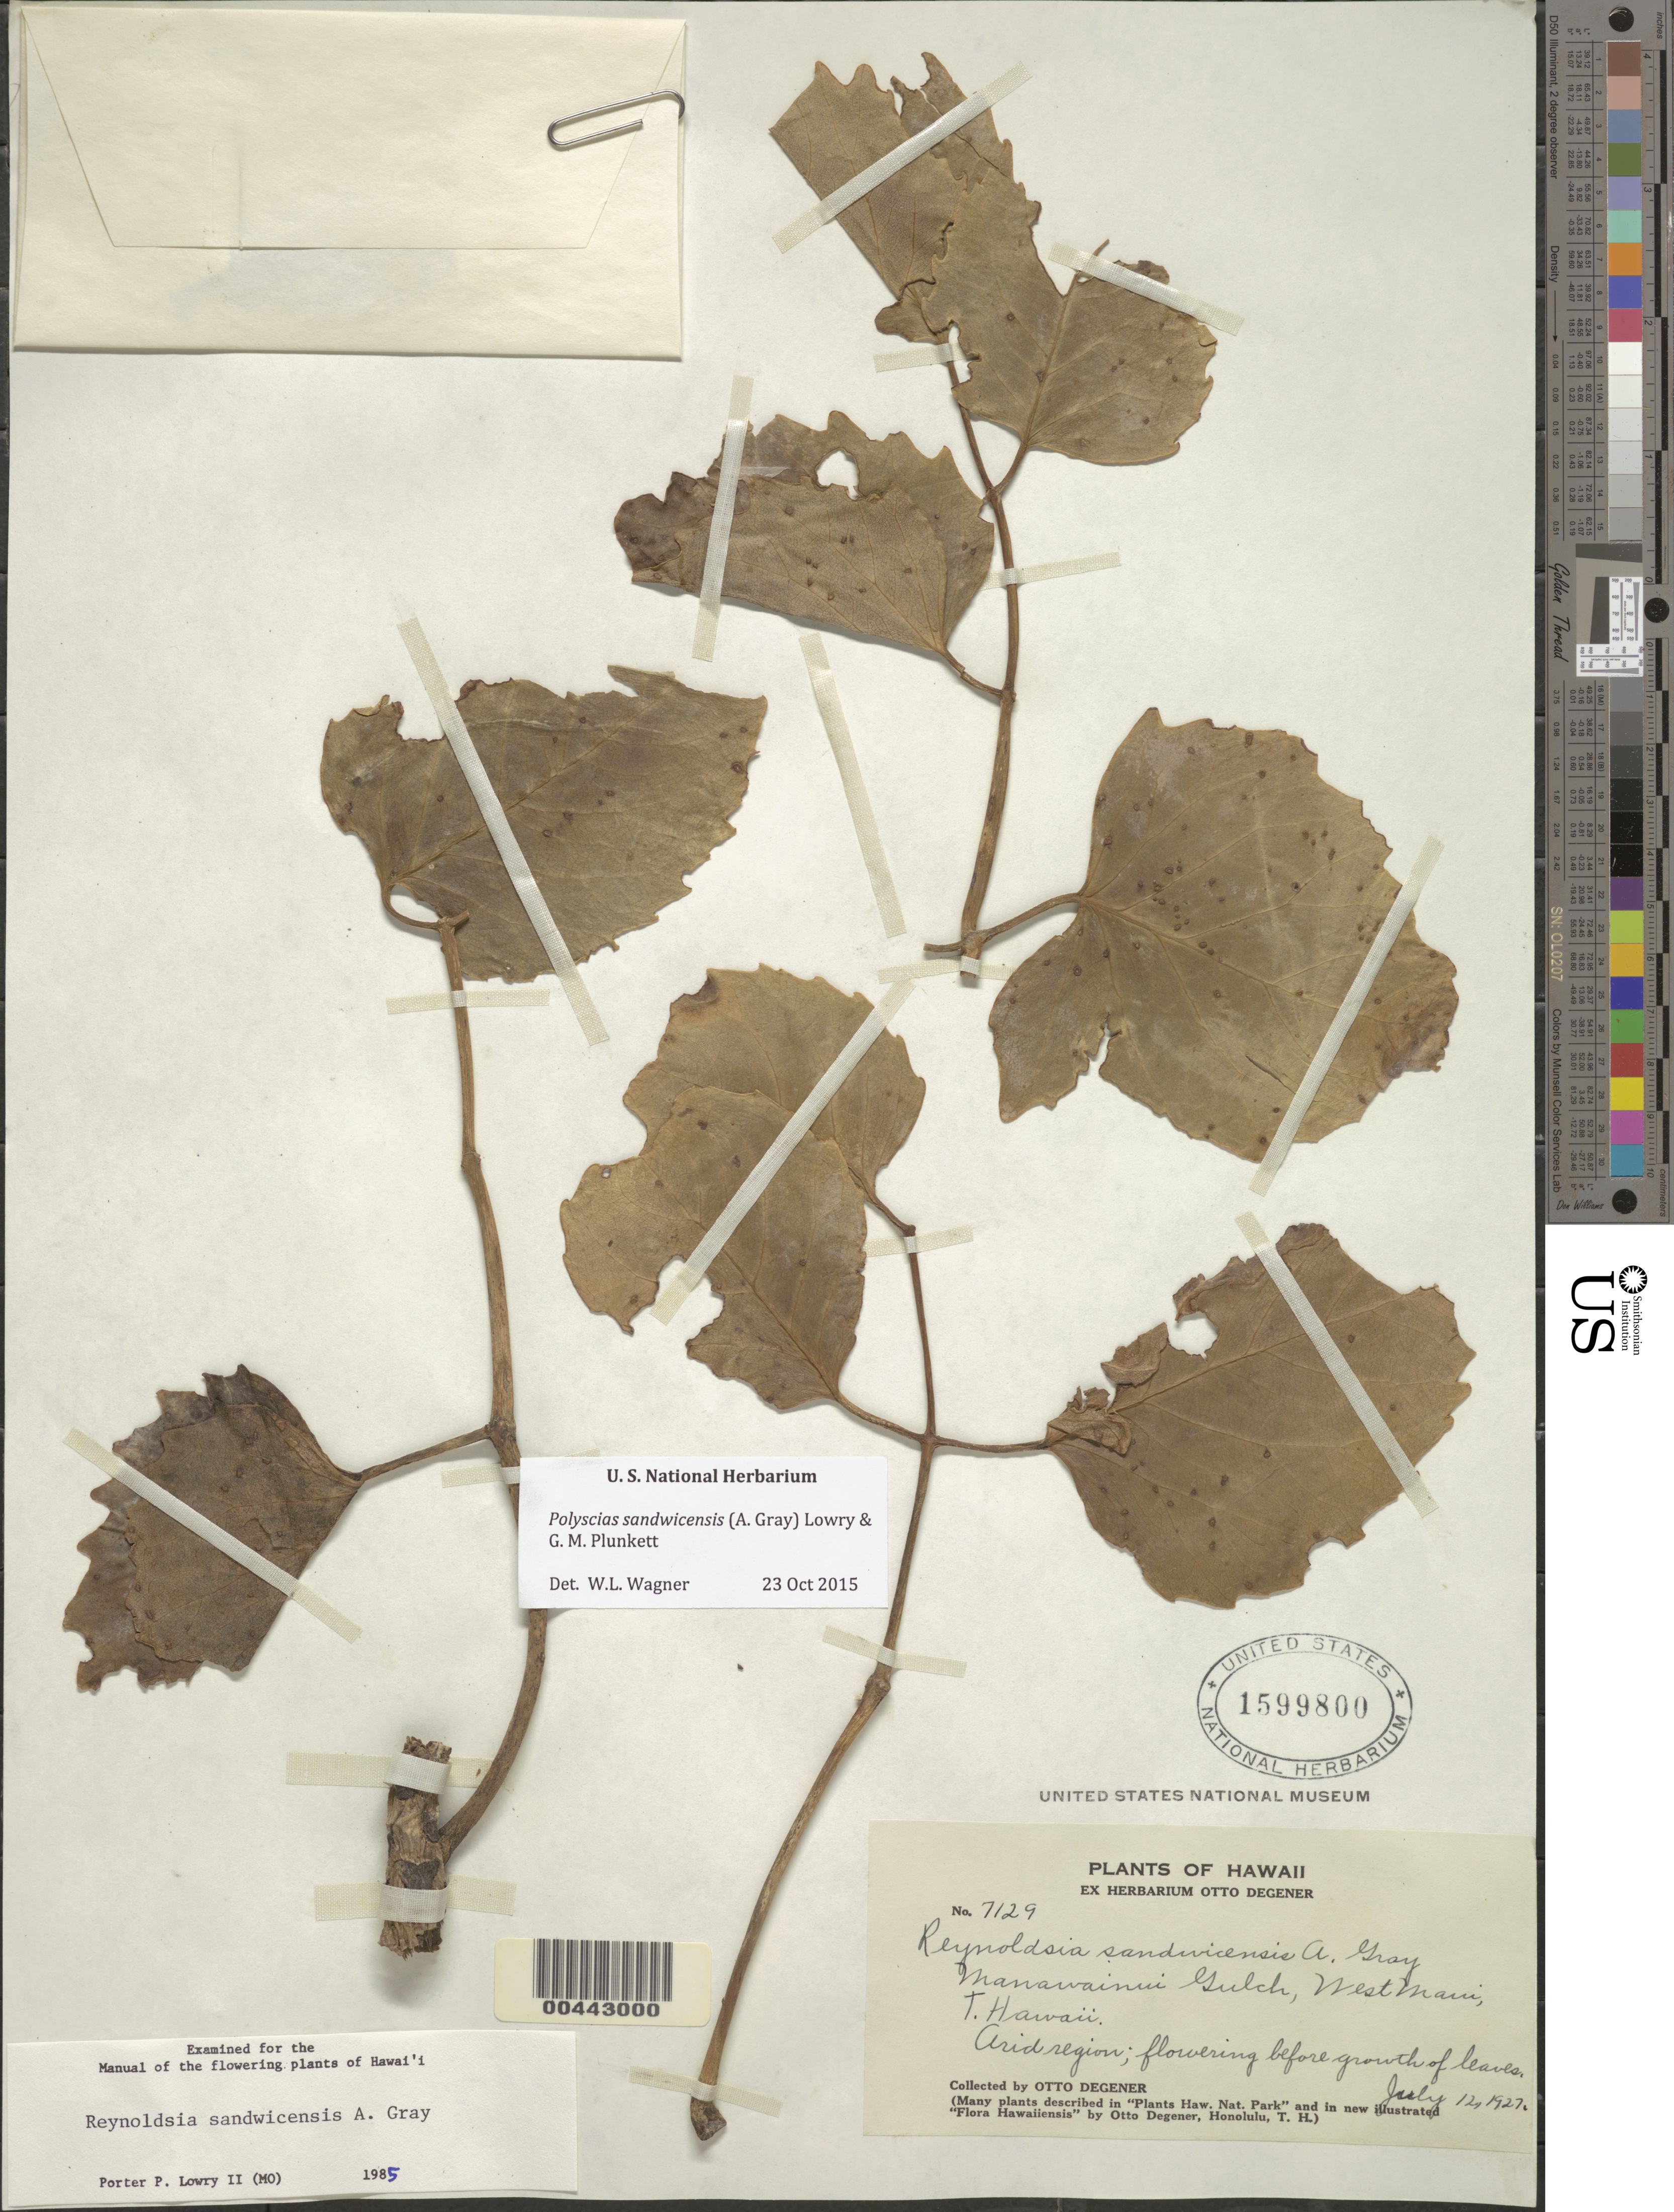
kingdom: Plantae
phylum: Tracheophyta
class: Magnoliopsida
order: Apiales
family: Araliaceae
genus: Polyscias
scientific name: Polyscias sandwicensis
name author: (A. Gray) Lowry & G. M. Plunkett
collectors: O. Degener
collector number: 7129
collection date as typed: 12 Jul 1927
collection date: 1927-07-12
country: United States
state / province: Hawaii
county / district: Maui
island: Maui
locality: Manawainui Gulch, West Maui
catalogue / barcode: US 1599800